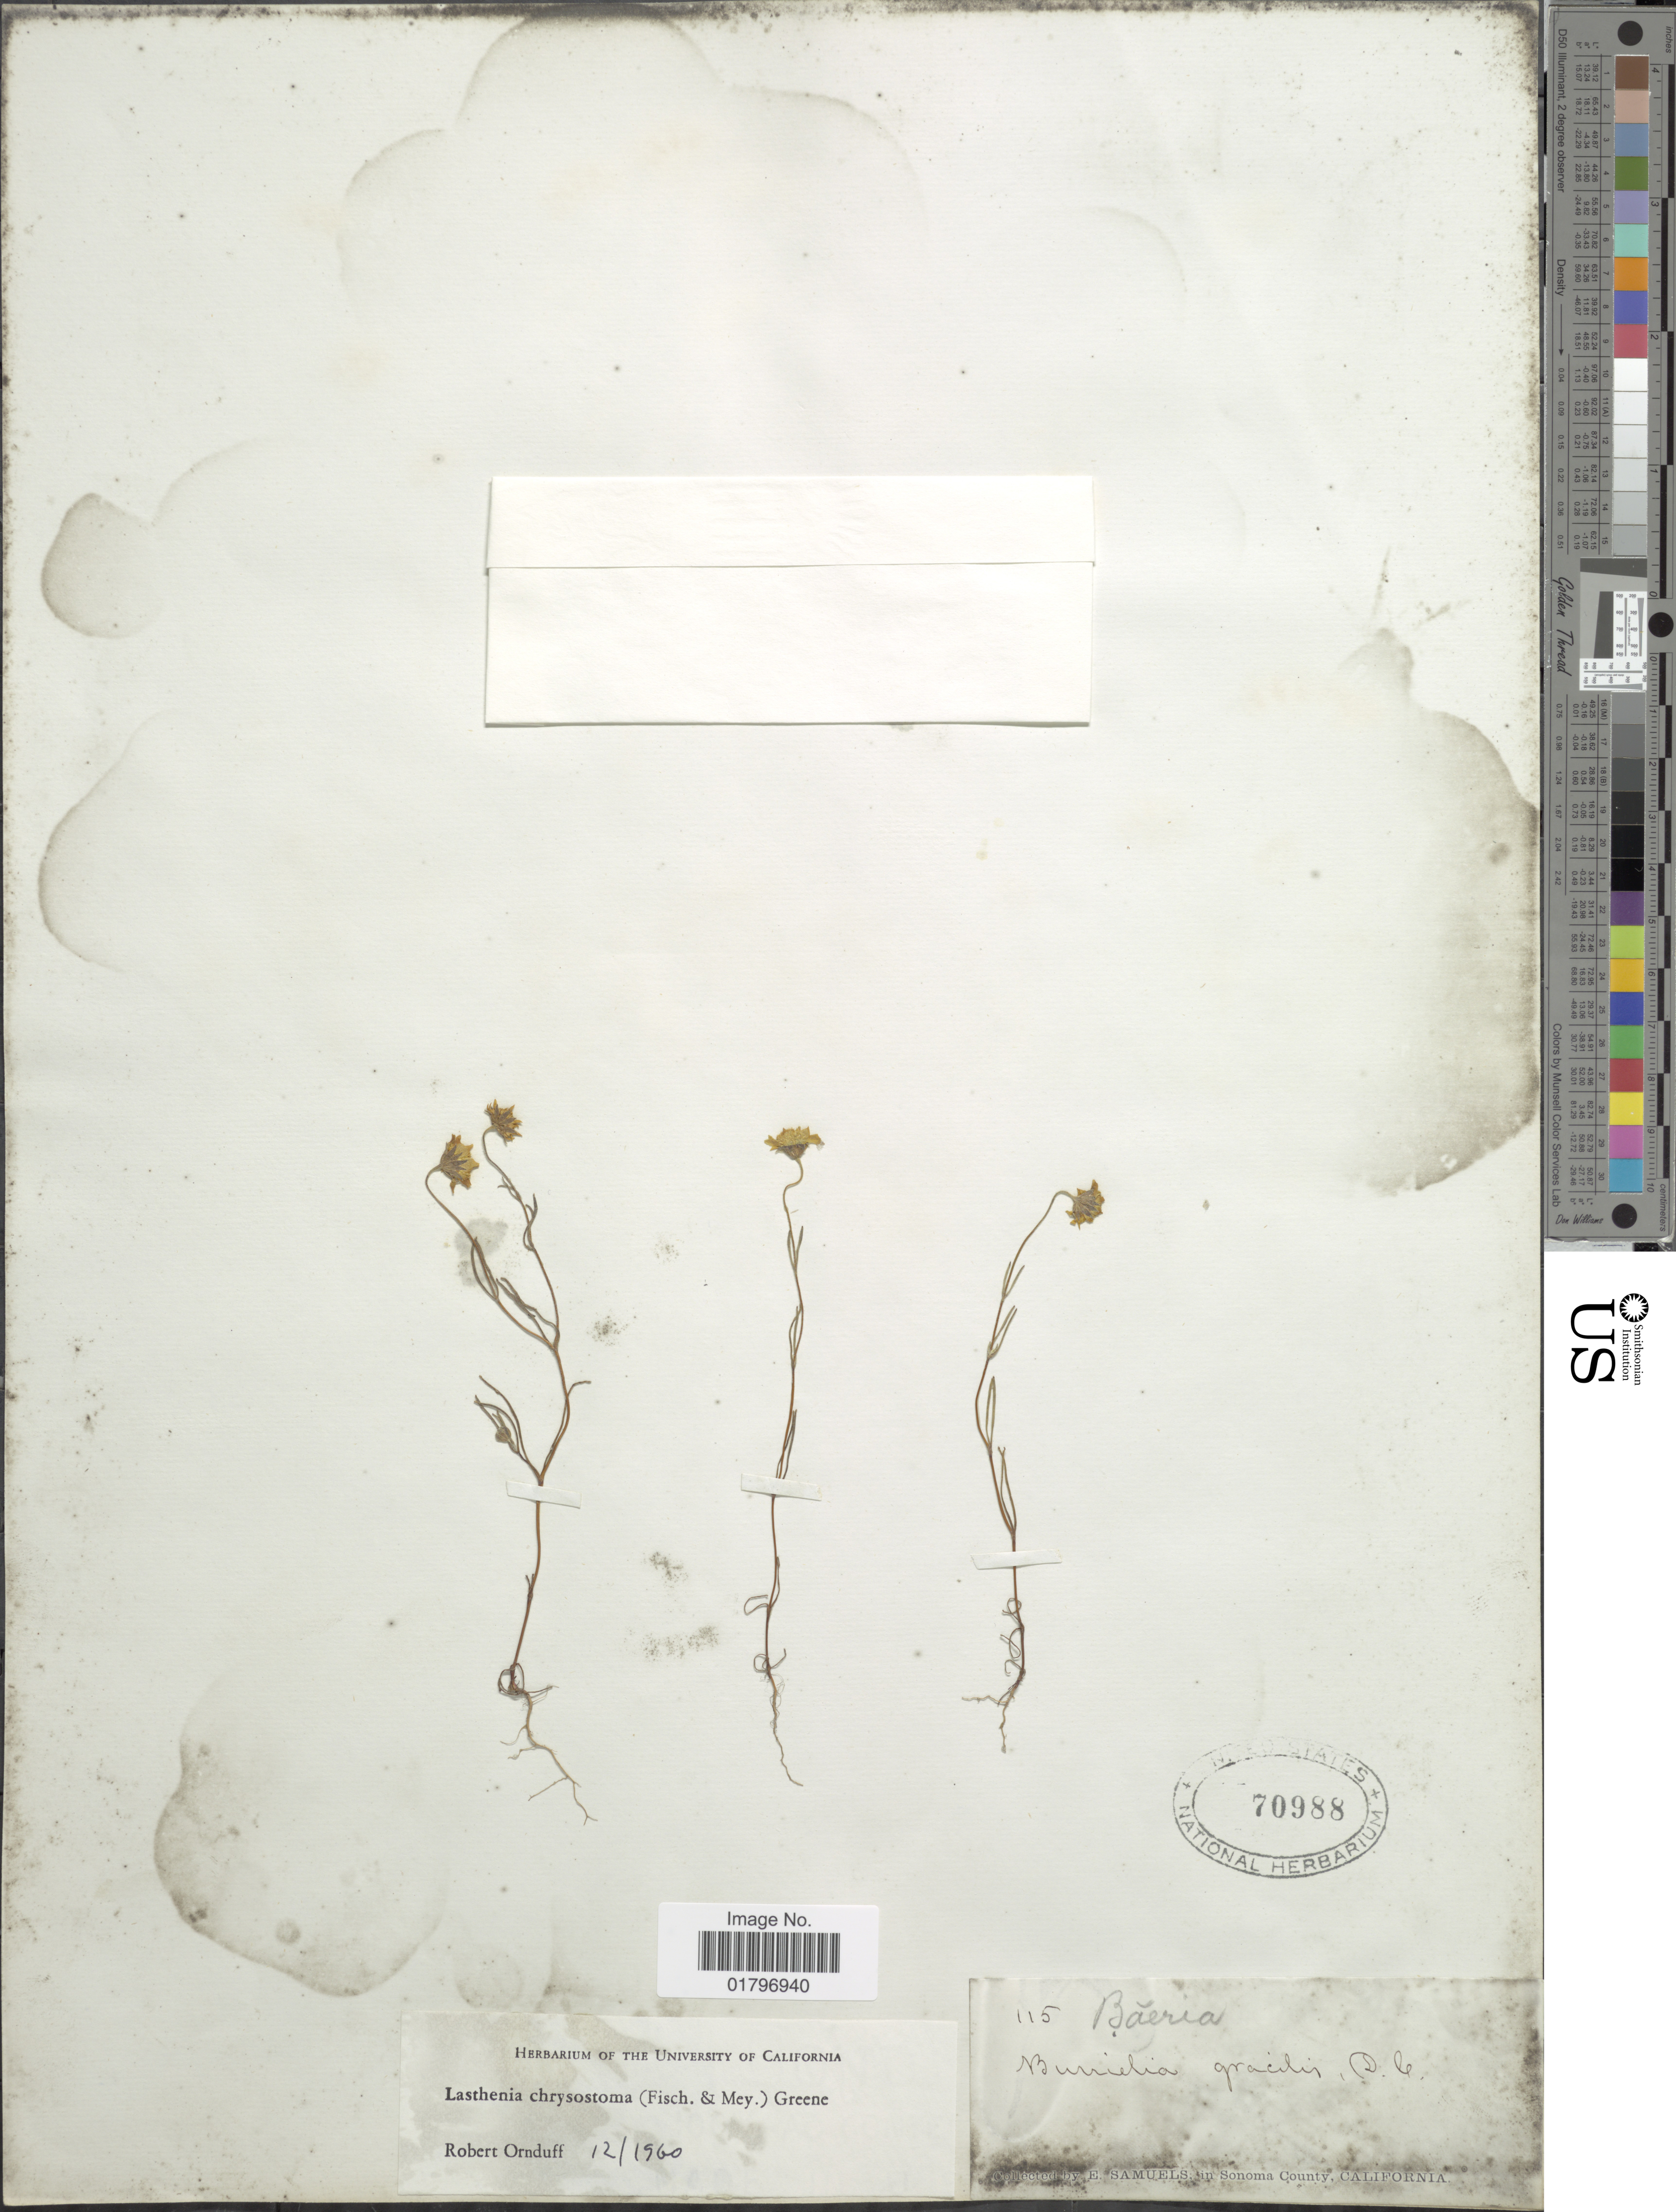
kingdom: Plantae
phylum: Tracheophyta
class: Magnoliopsida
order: Asterales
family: Asteraceae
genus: Lasthenia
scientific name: Lasthenia chrysostoma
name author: (Fisch. & C.A. Mey.) Greene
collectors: E. Samuels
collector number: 115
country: United States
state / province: California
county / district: Sonoma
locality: Sonoma County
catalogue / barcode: US 70988